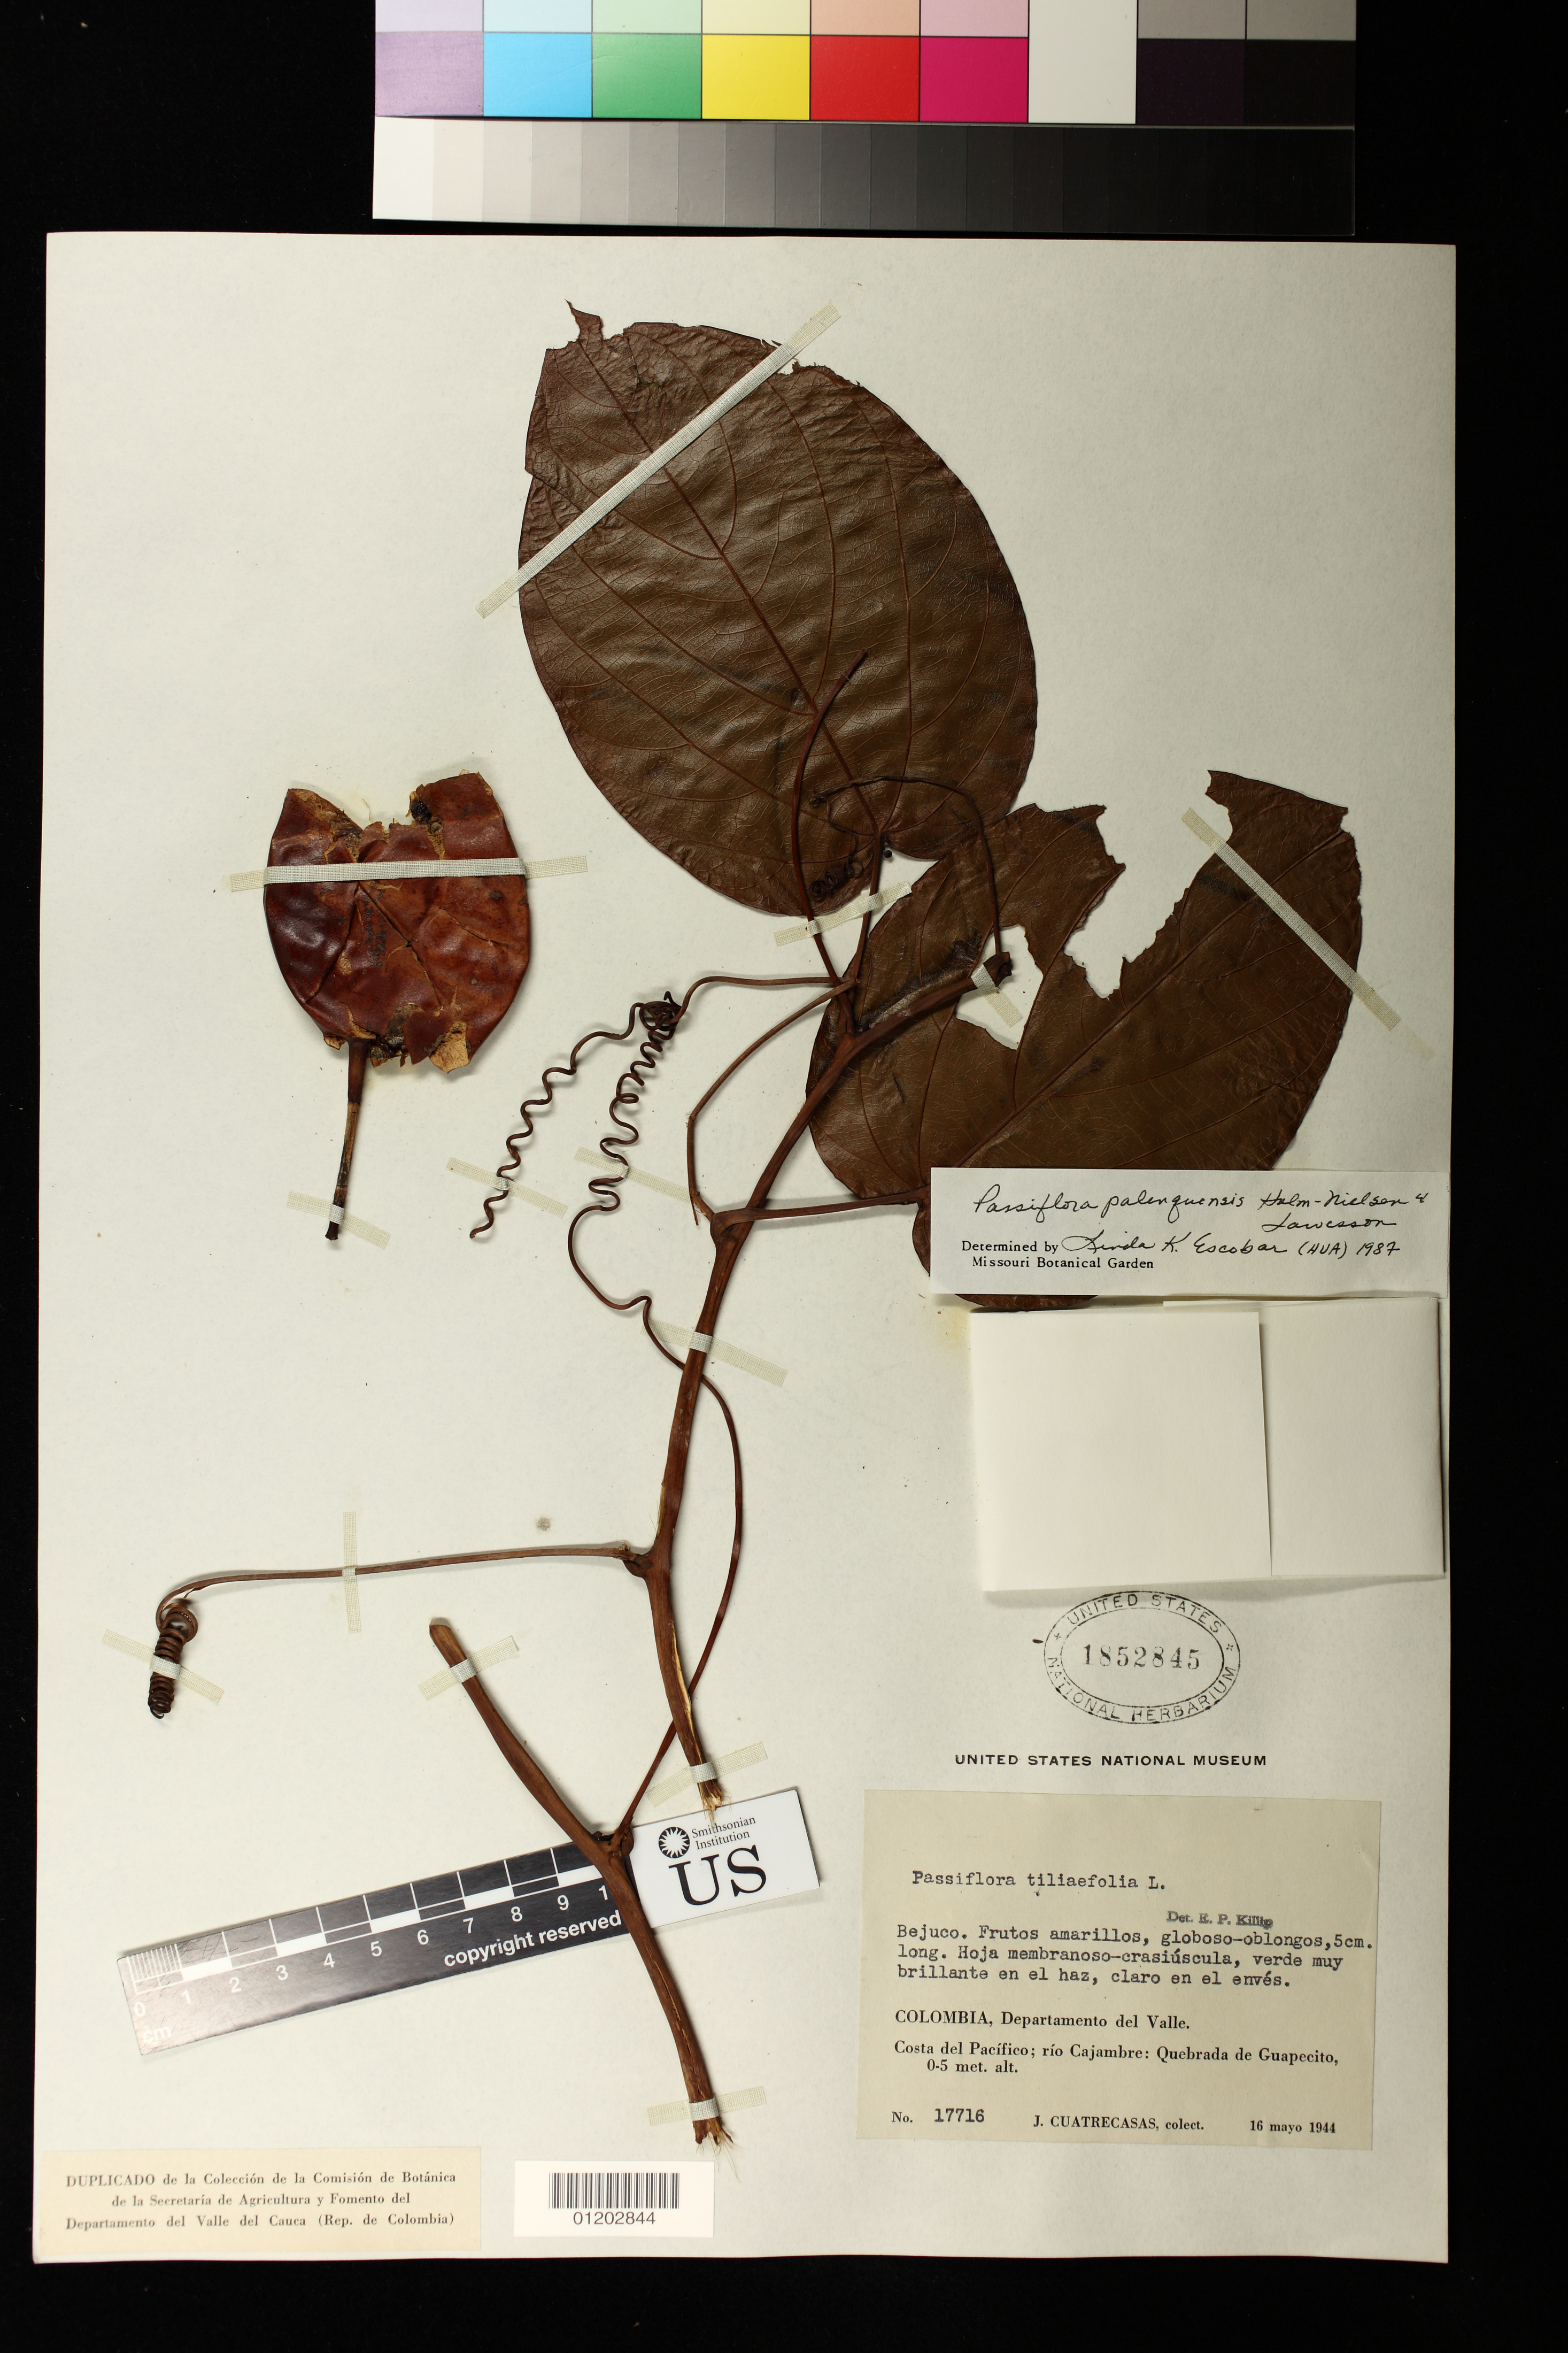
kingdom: Plantae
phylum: Tracheophyta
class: Magnoliopsida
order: Malpighiales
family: Passifloraceae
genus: Passiflora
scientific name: Passiflora palenquensis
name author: Holm-Niels. & Lawesson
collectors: J. Cuatrecasas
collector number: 17716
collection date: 1944-05-16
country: Colombia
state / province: Valle del Cauca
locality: Costa del Pacifico; rio Cajambre: Quebrada de Guapecito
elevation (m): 0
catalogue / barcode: US 1852845